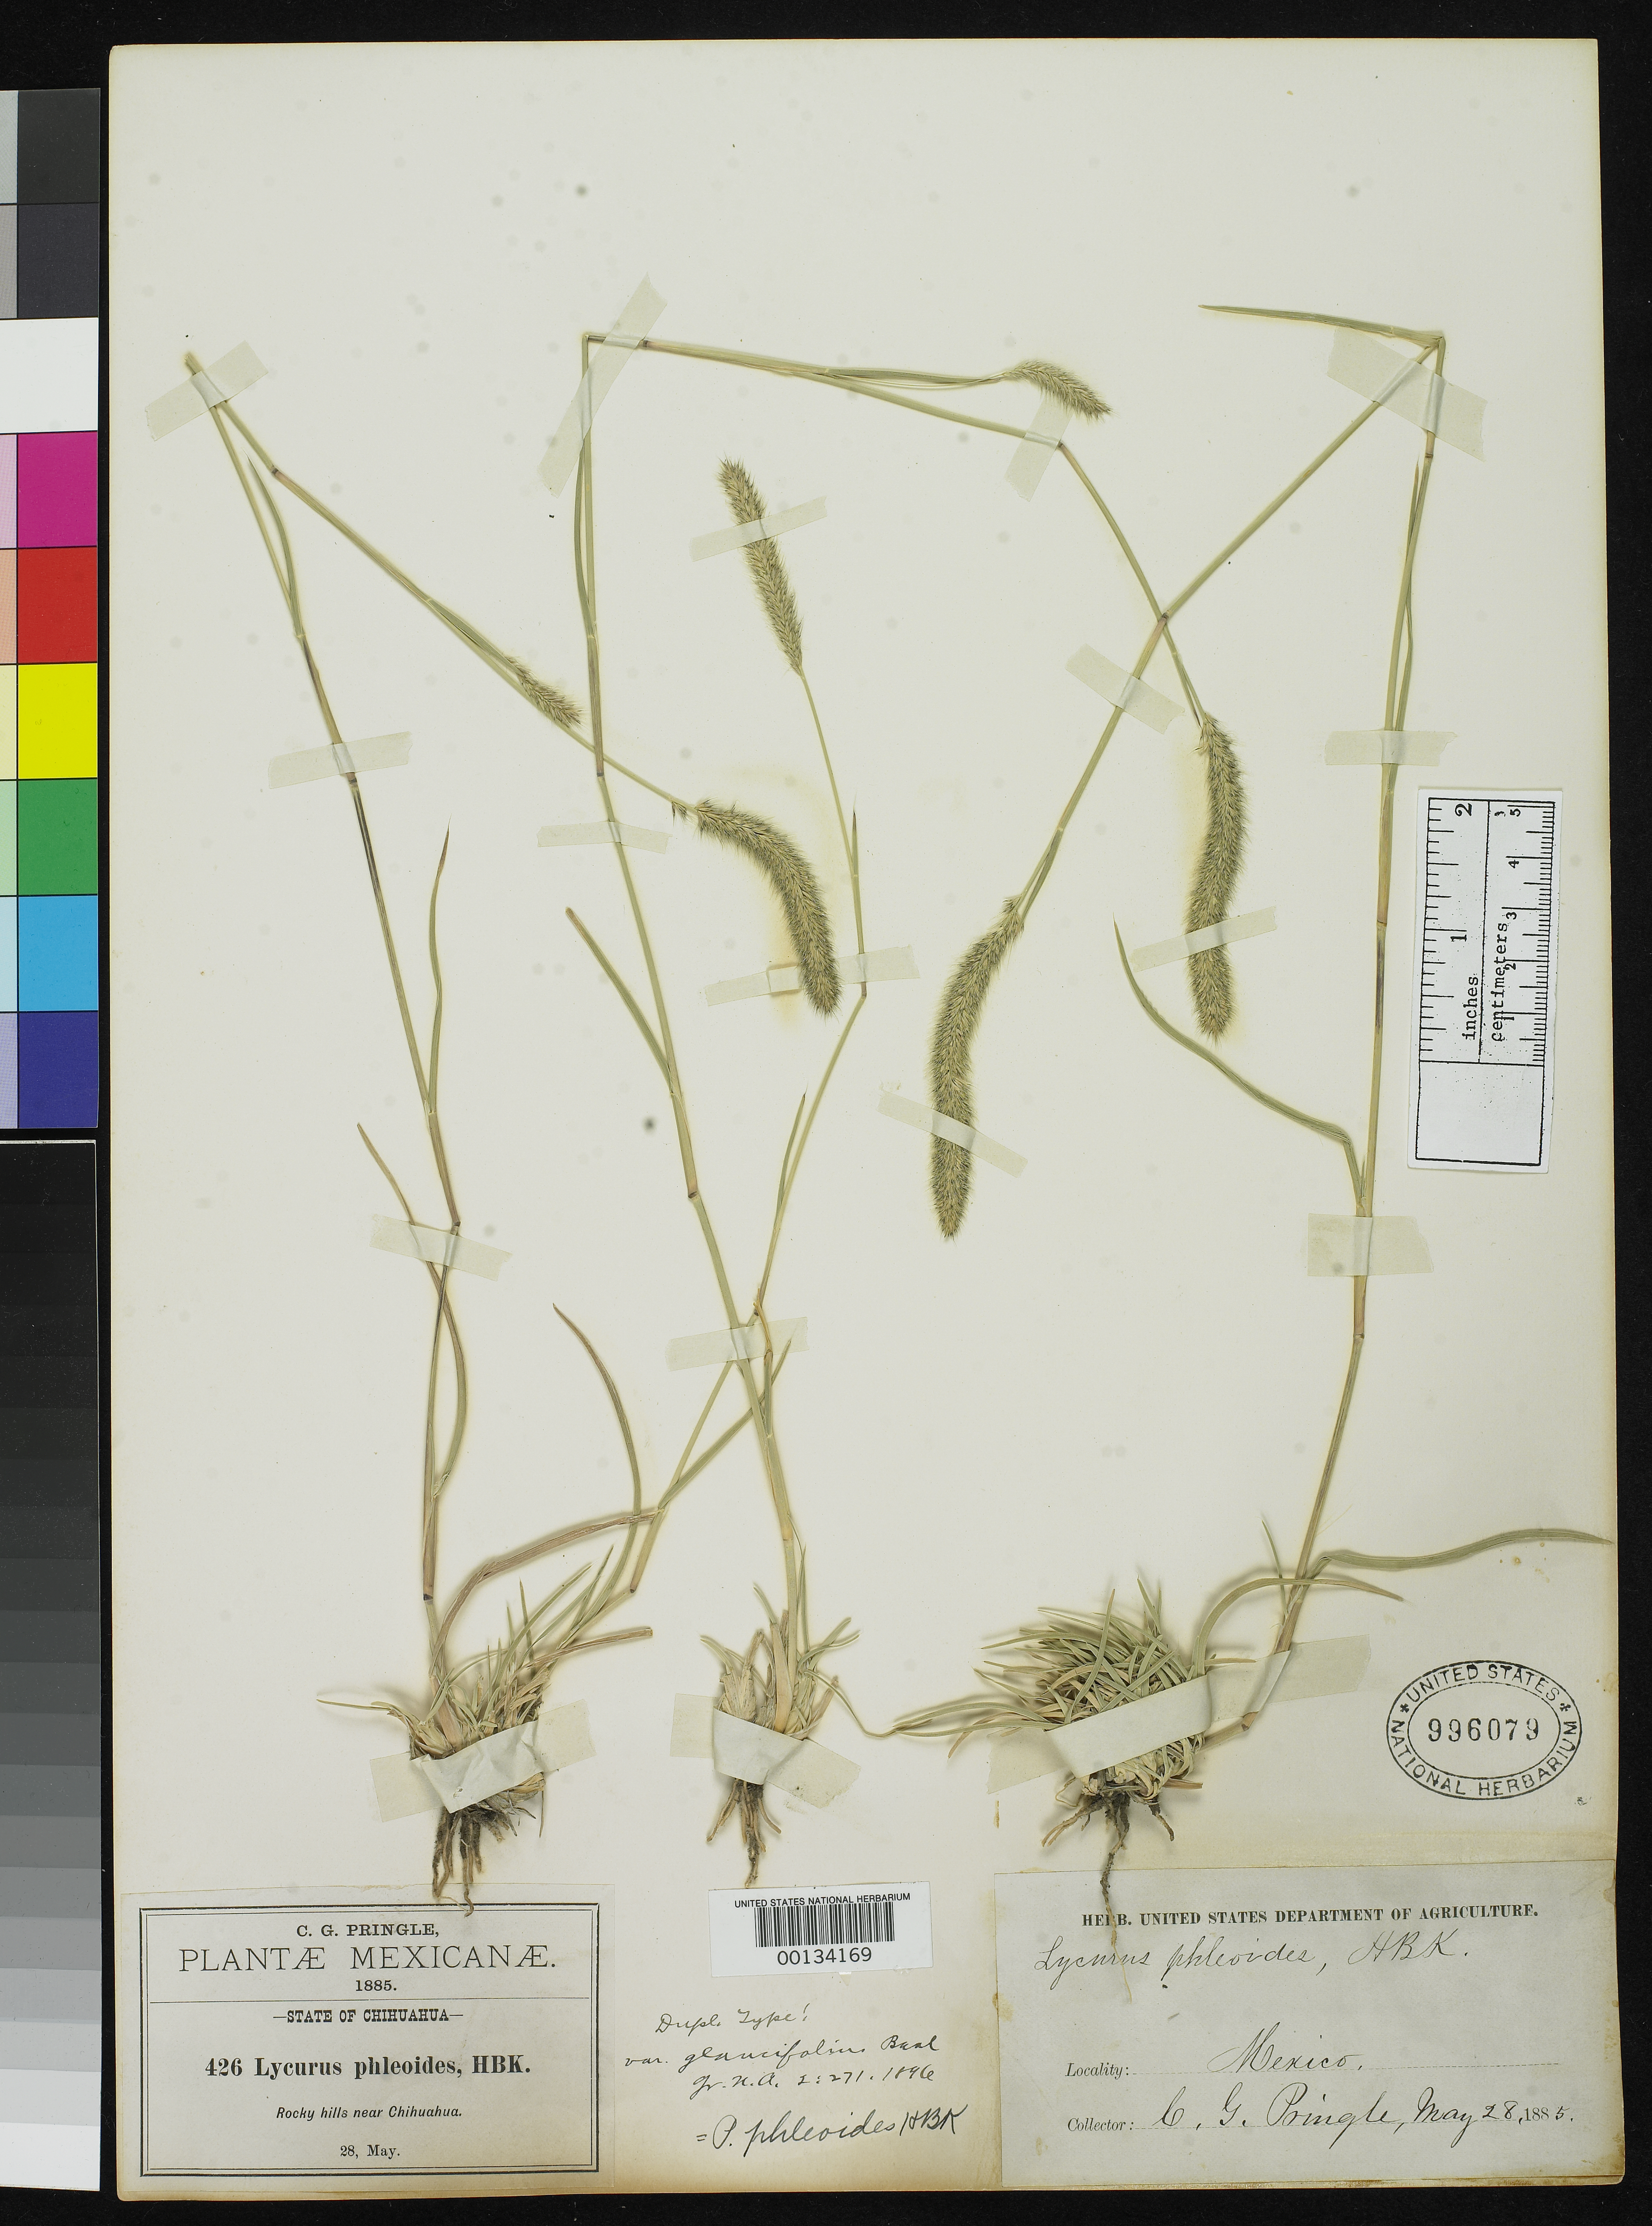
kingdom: Plantae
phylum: Tracheophyta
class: Liliopsida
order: Poales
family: Poaceae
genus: Lycurus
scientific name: Lycurus phleoides var. glaucifolius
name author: W.J. Beal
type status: Syntype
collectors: C. G. Pringle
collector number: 426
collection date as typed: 28 May 1885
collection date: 1885-05-28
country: Mexico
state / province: Chihuahua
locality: Near Chihuahua.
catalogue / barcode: US 996079